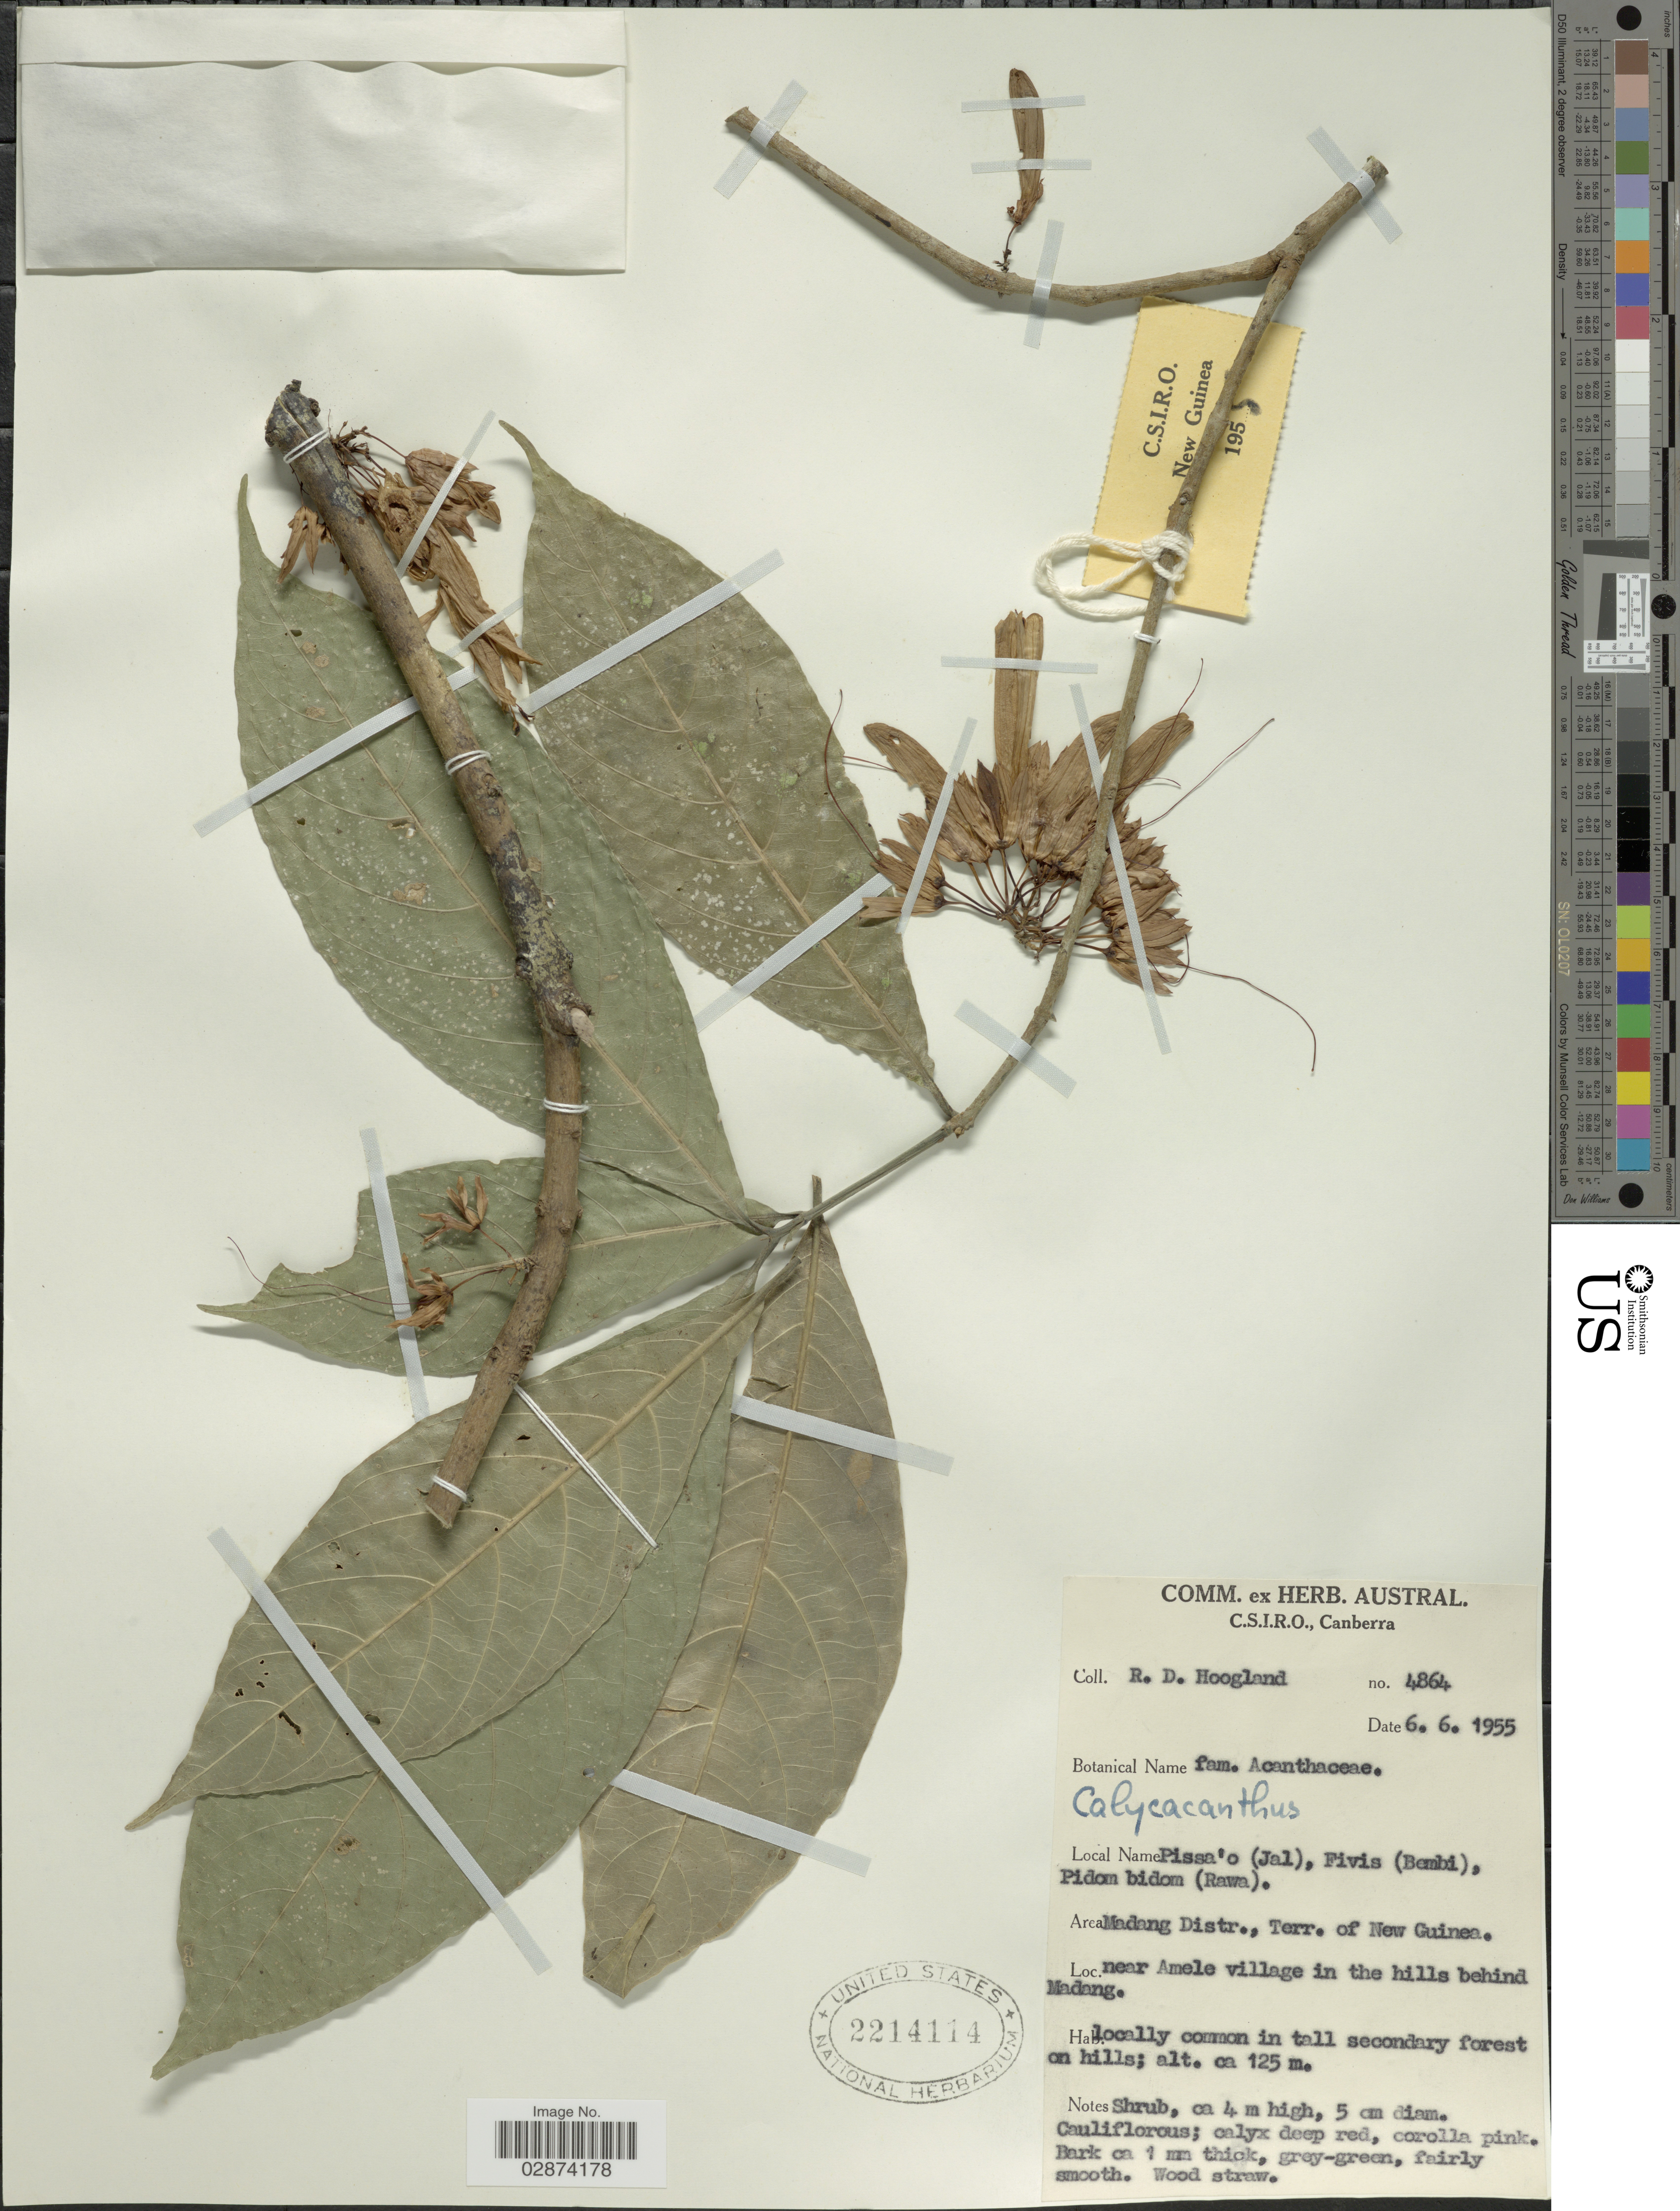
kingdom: Plantae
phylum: Tracheophyta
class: Magnoliopsida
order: Lamiales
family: Acanthaceae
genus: Calycacanthus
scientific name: Calycacanthus sp.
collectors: R. D. Hoogland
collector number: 4864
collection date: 1955-06-06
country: Papua New Guinea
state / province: Madang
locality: Madang Distr., Terr. of New Guinea. Near Amele village in the hills behind Madang.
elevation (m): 125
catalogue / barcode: US 2214114